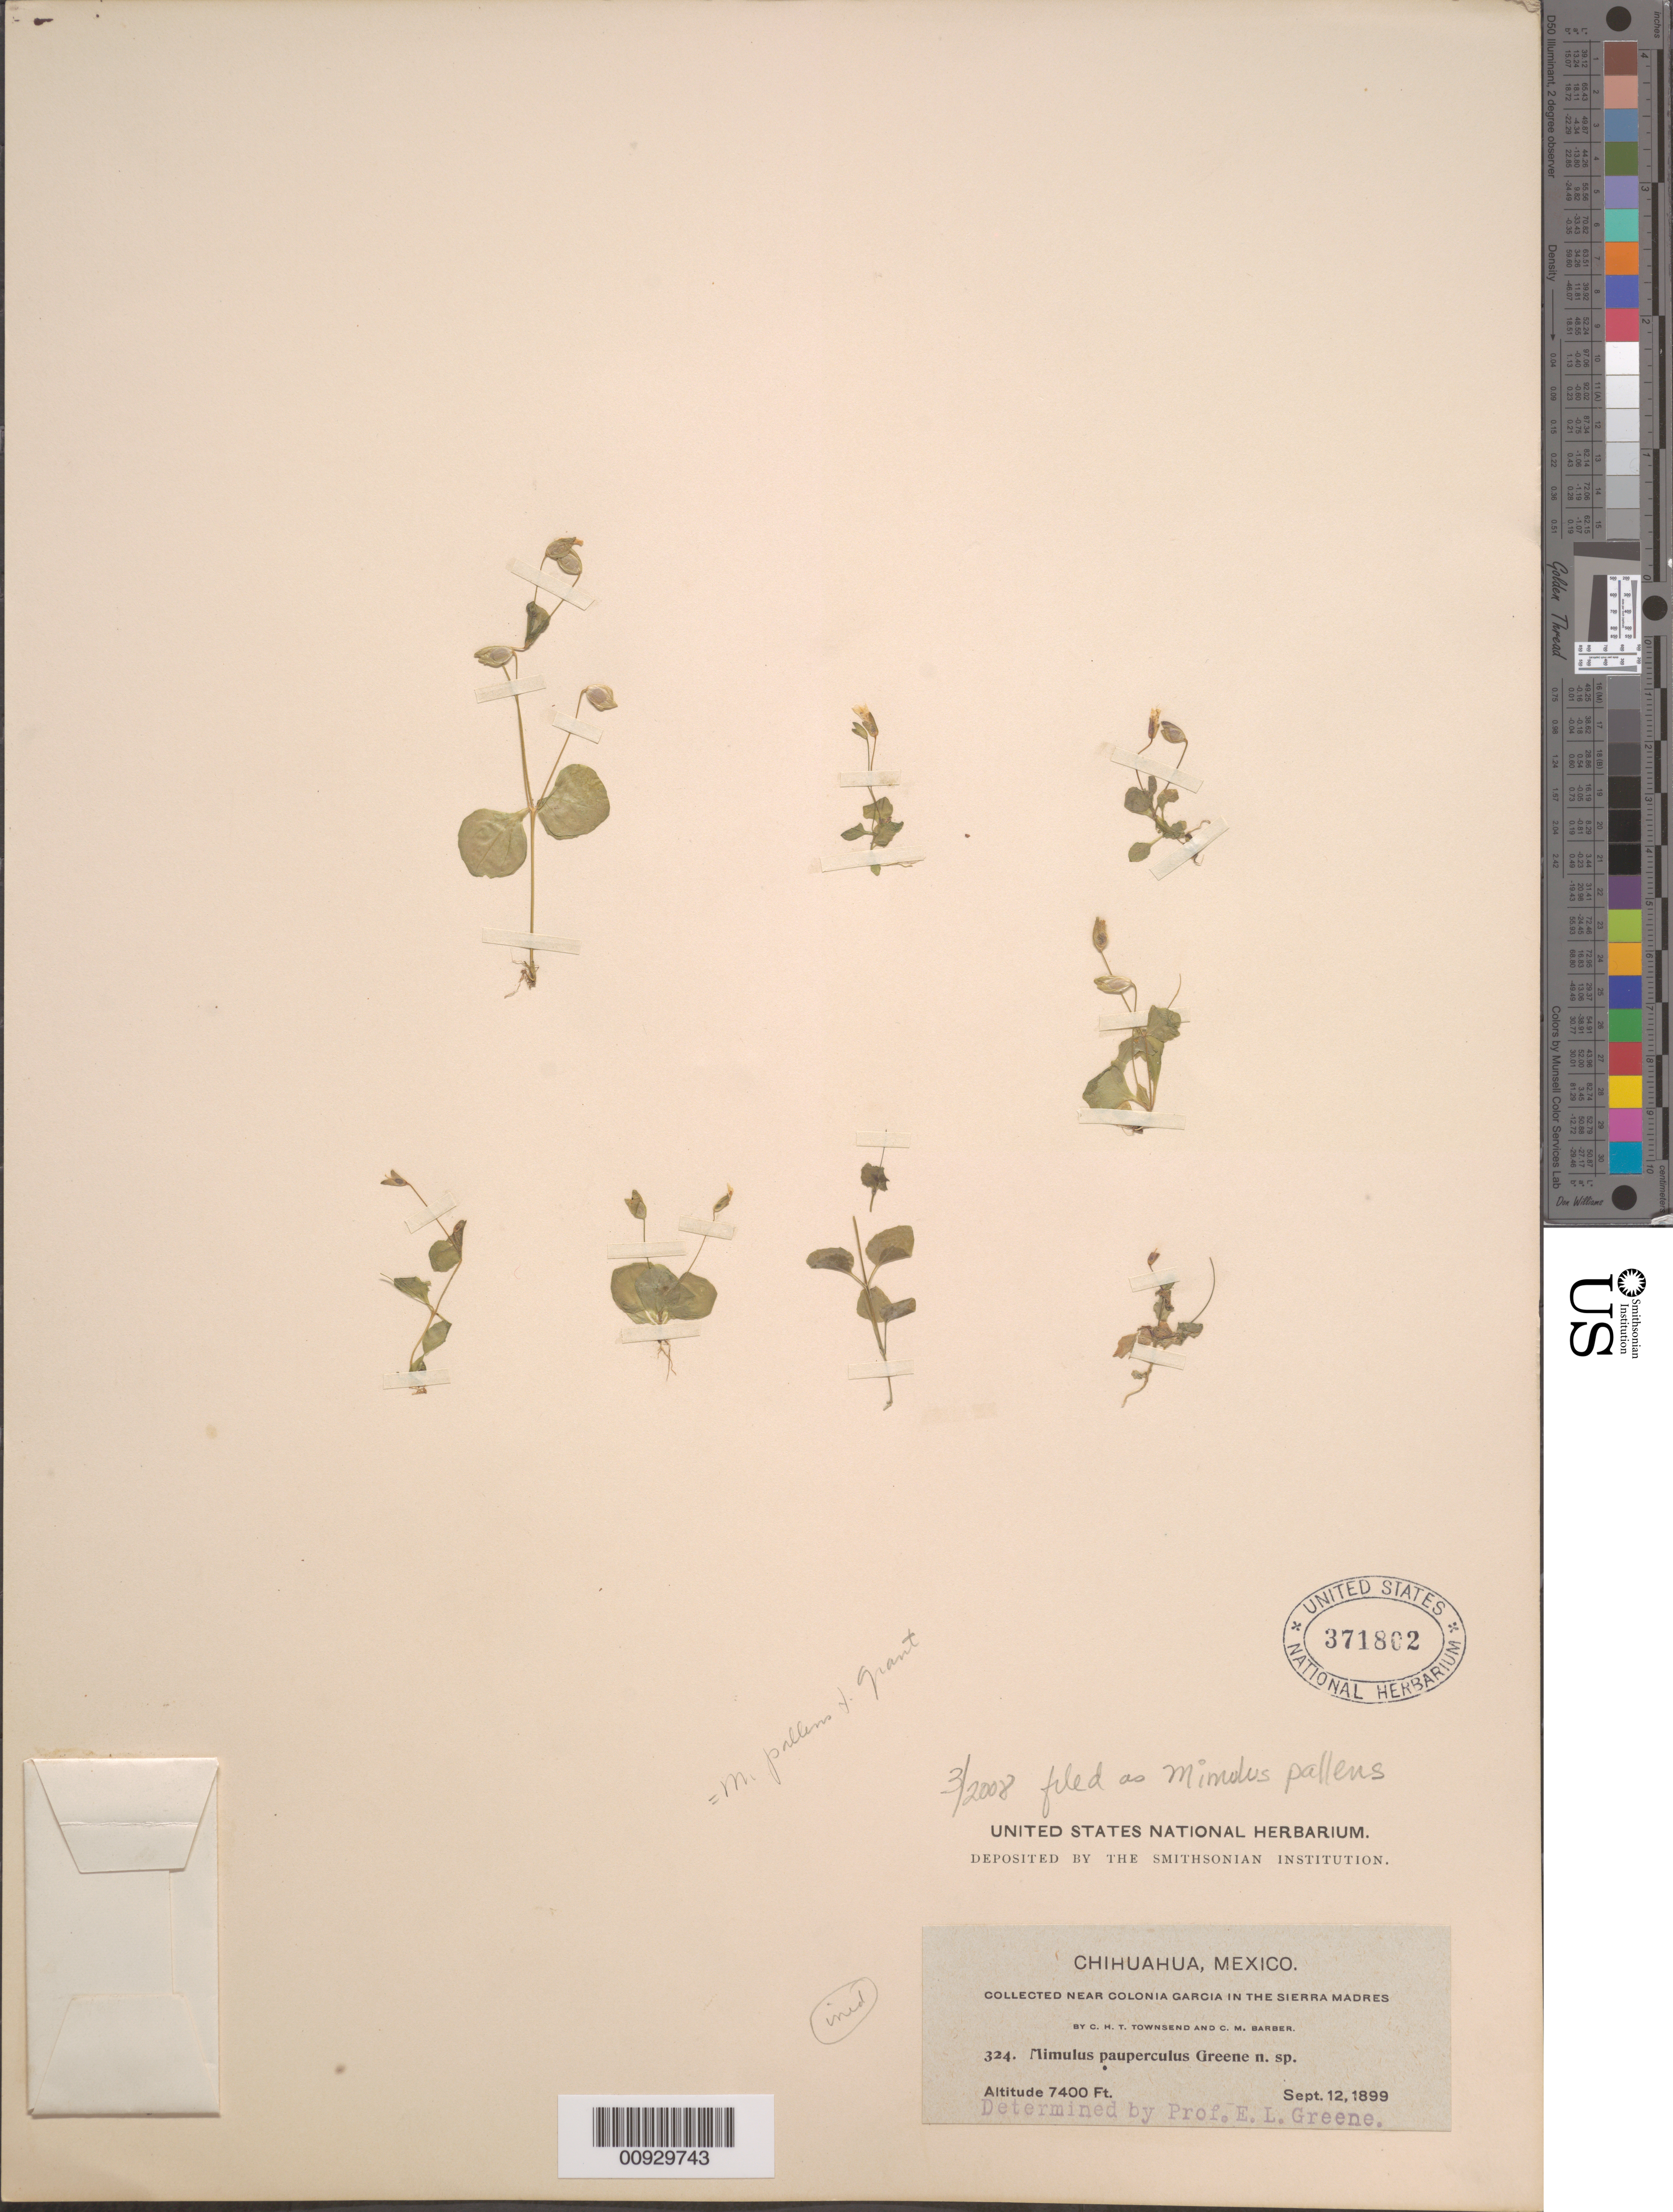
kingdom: Plantae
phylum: Tracheophyta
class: Magnoliopsida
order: Lamiales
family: Phrymaceae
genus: Mimulus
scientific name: Mimulus pallens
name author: Greene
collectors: C. H. T. Townsend & C. Barber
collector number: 324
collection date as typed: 12 Sep 1899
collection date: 1899-09-12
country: Mexico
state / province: Chihuahua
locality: Near Colonia García in the Sierra Madres.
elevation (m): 2256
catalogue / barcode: US 371802